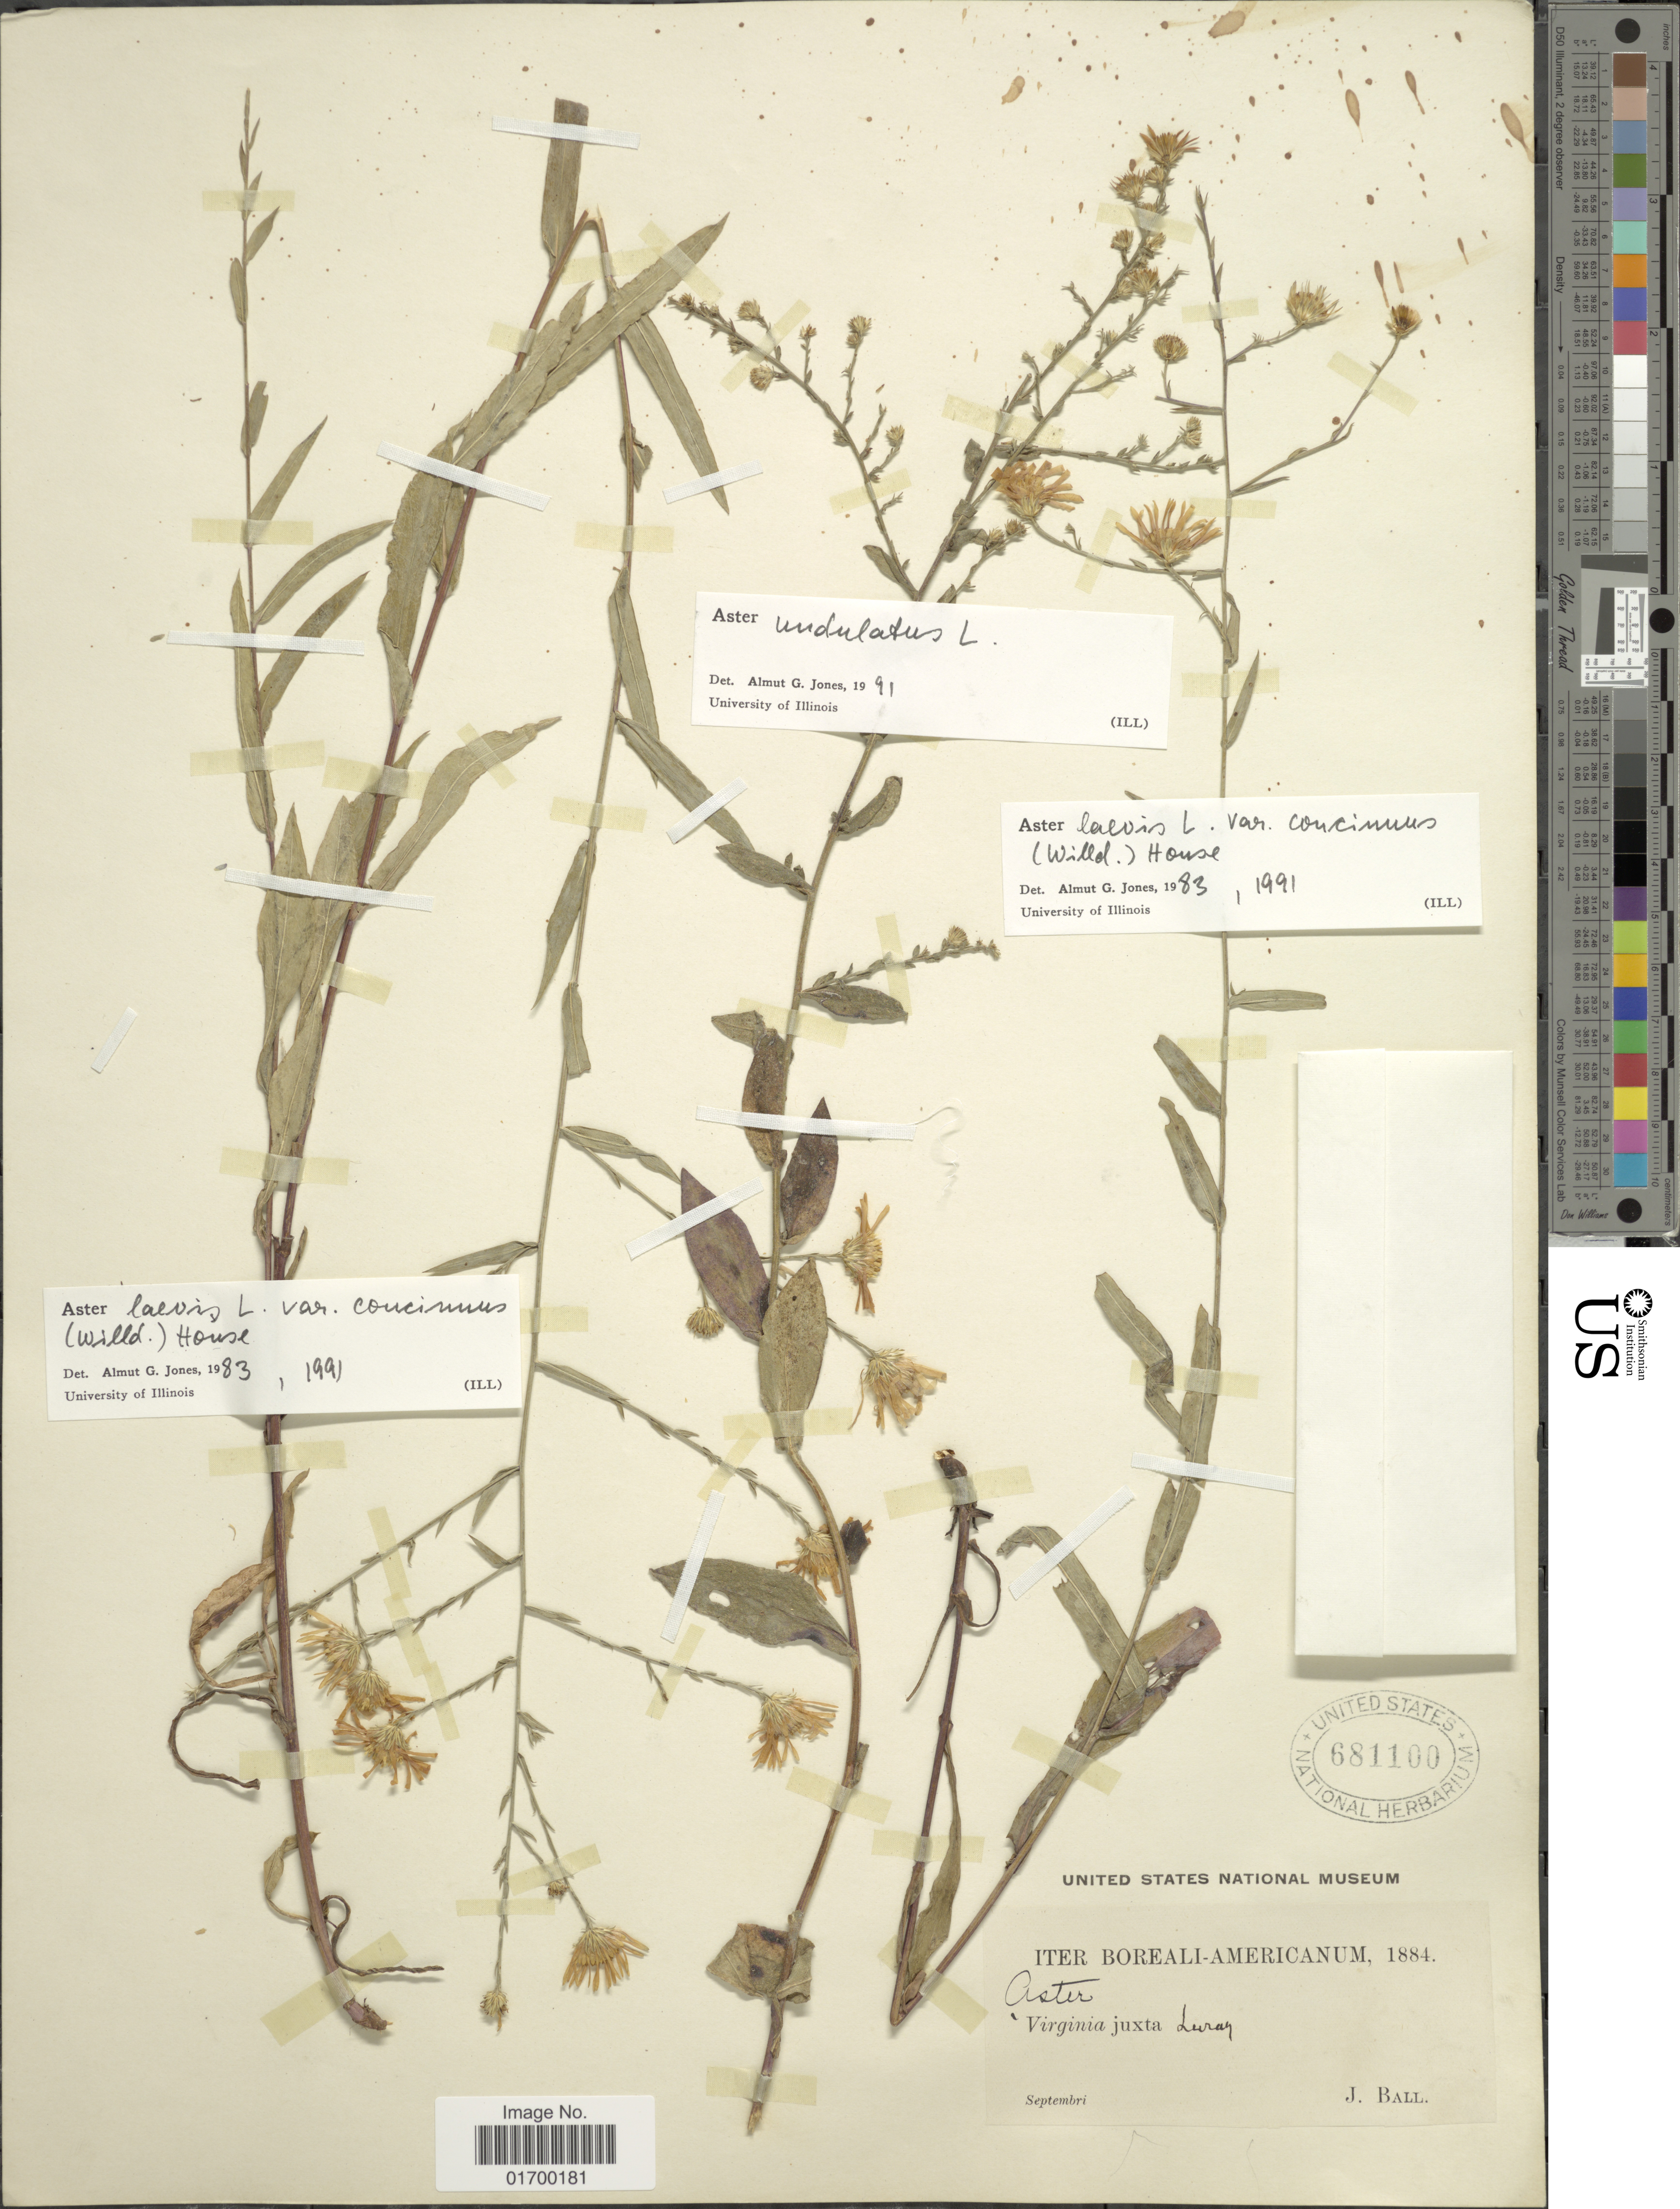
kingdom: Plantae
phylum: Tracheophyta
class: Magnoliopsida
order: Asterales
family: Asteraceae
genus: Symphyotrichum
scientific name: Symphyotrichum laeve var. geyeri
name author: (A. Gray) G.L. Nesom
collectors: J. Ball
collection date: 1884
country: United States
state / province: Virginia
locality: Juxta Luray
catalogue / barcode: US 681100